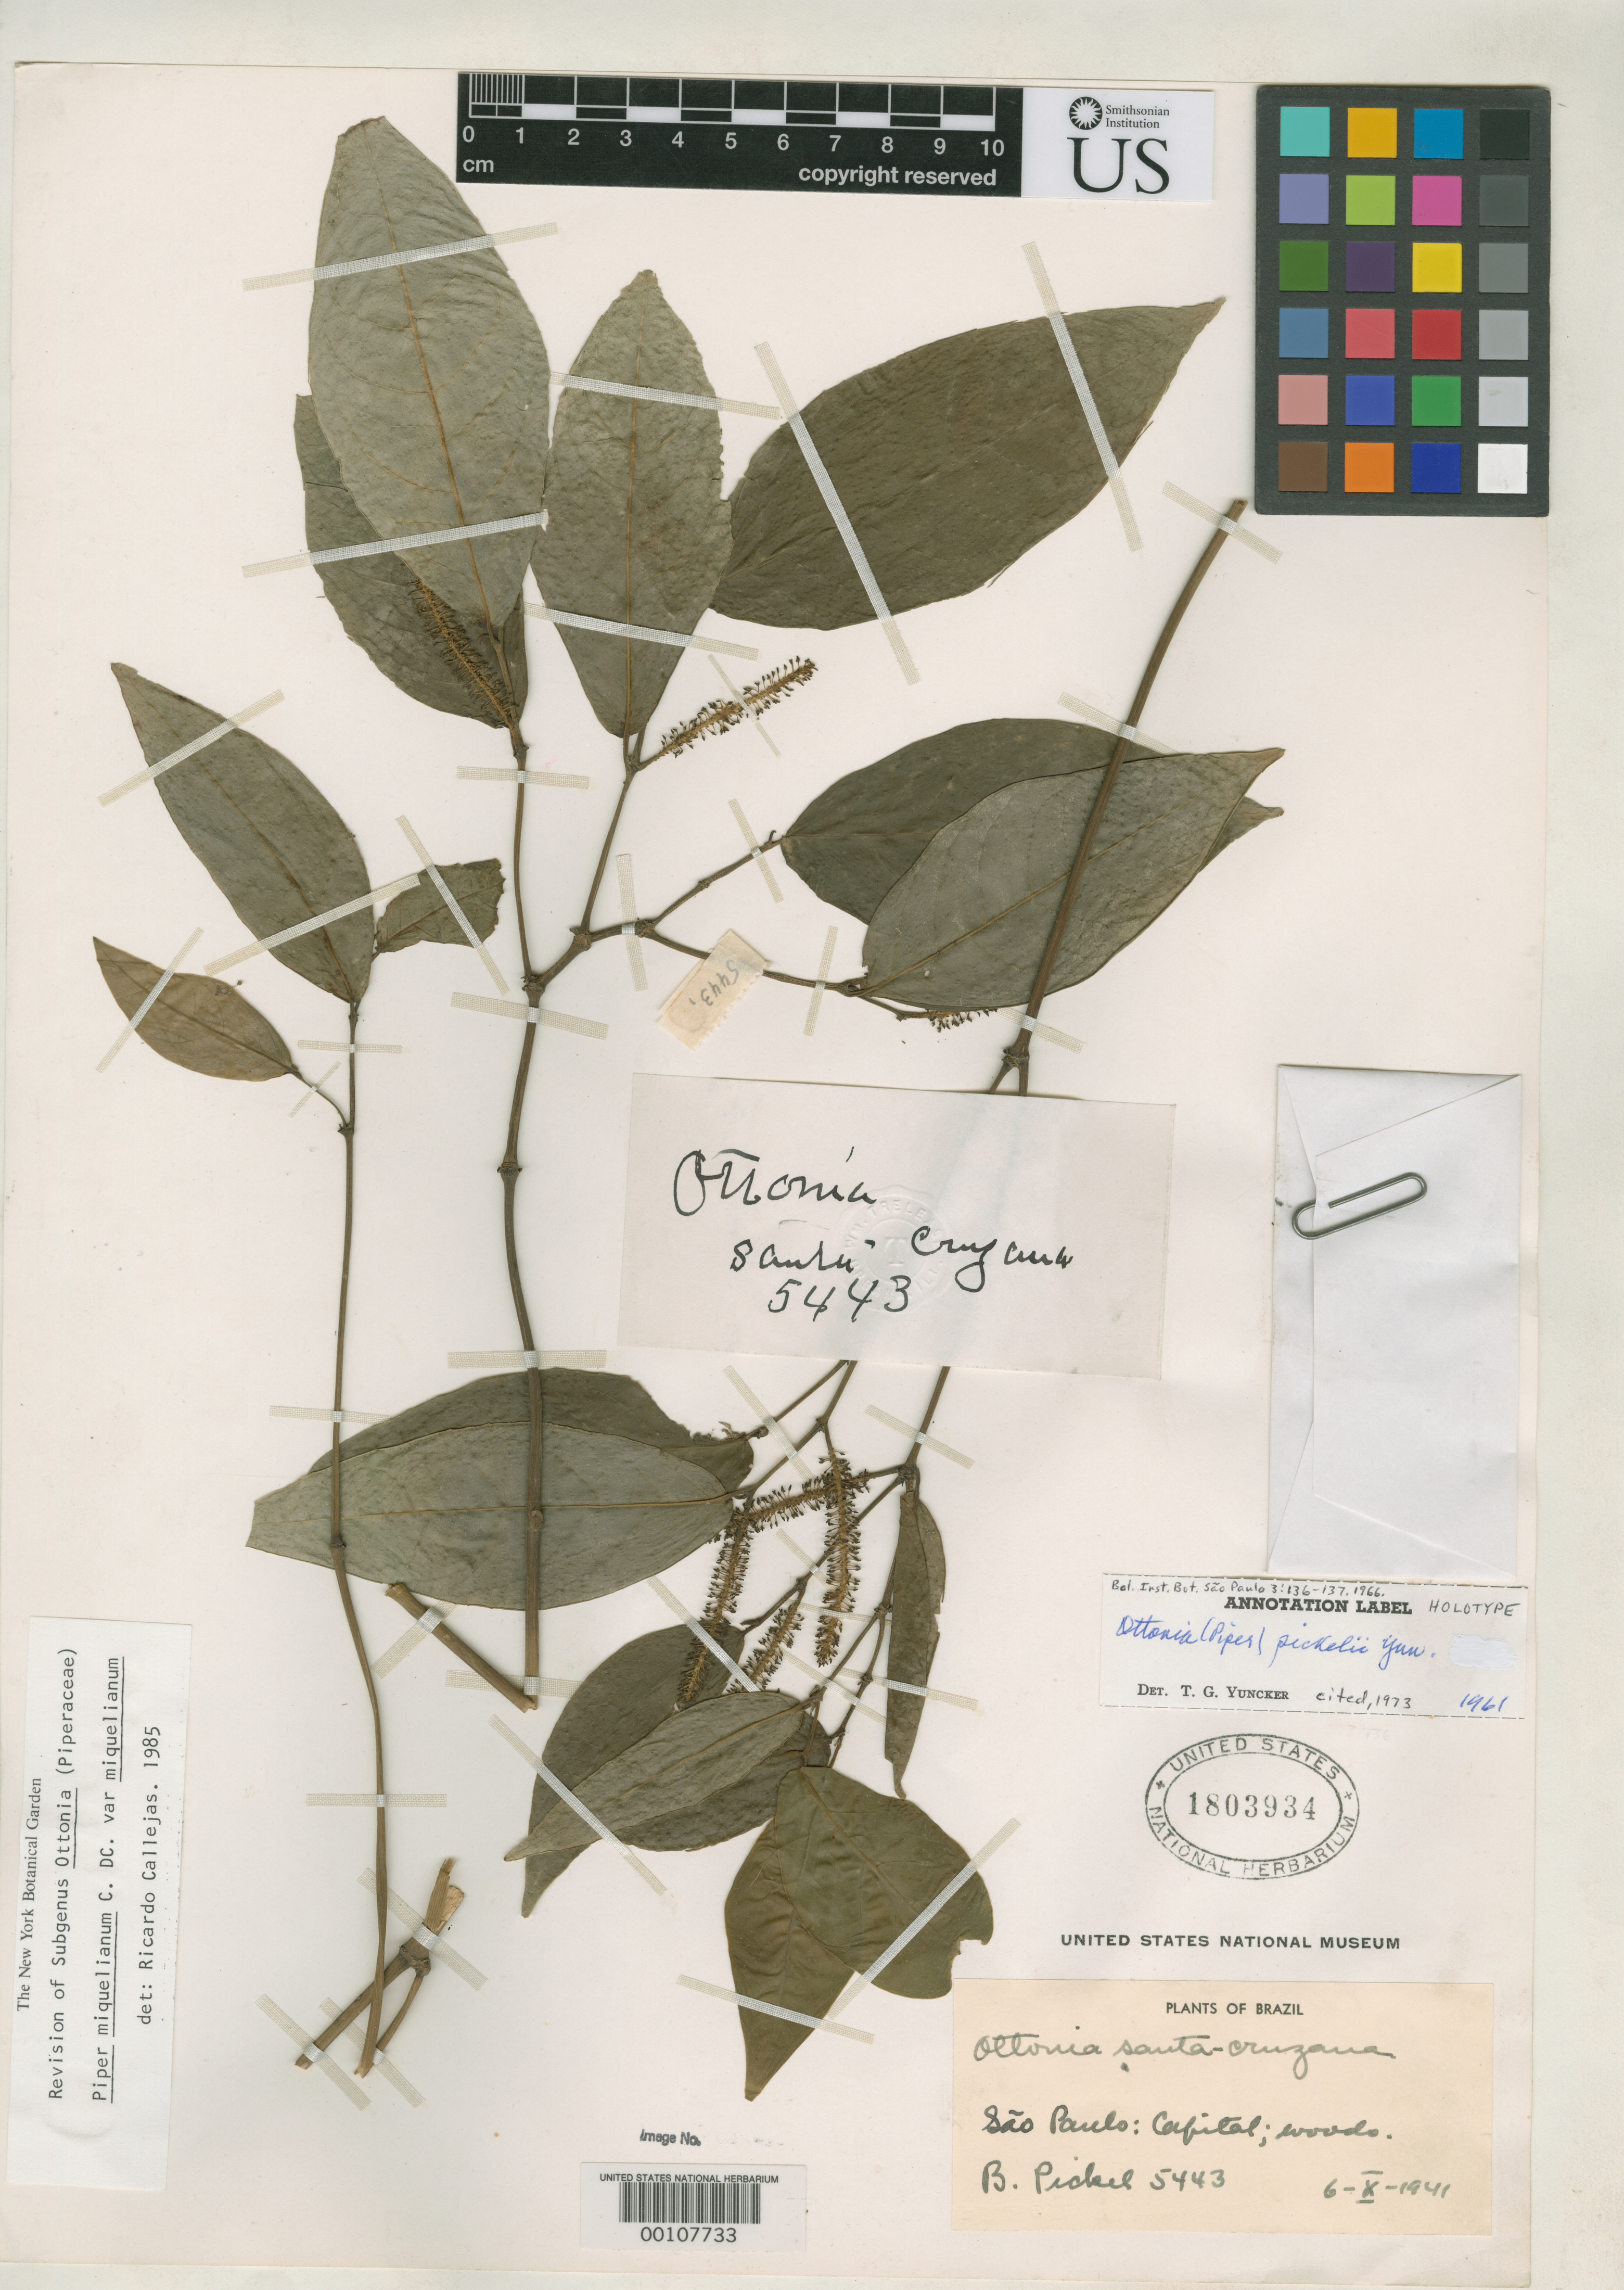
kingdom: Plantae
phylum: Tracheophyta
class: Magnoliopsida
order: Piperales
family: Piperaceae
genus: Ottonia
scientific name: Ottonia pickelii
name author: Yunck.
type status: Holotype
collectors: B. J. Pickel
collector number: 5443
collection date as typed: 06 Oct 1941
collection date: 1941-10-06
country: Brazil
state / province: São Paulo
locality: Sao Paulo.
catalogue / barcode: US 1803934